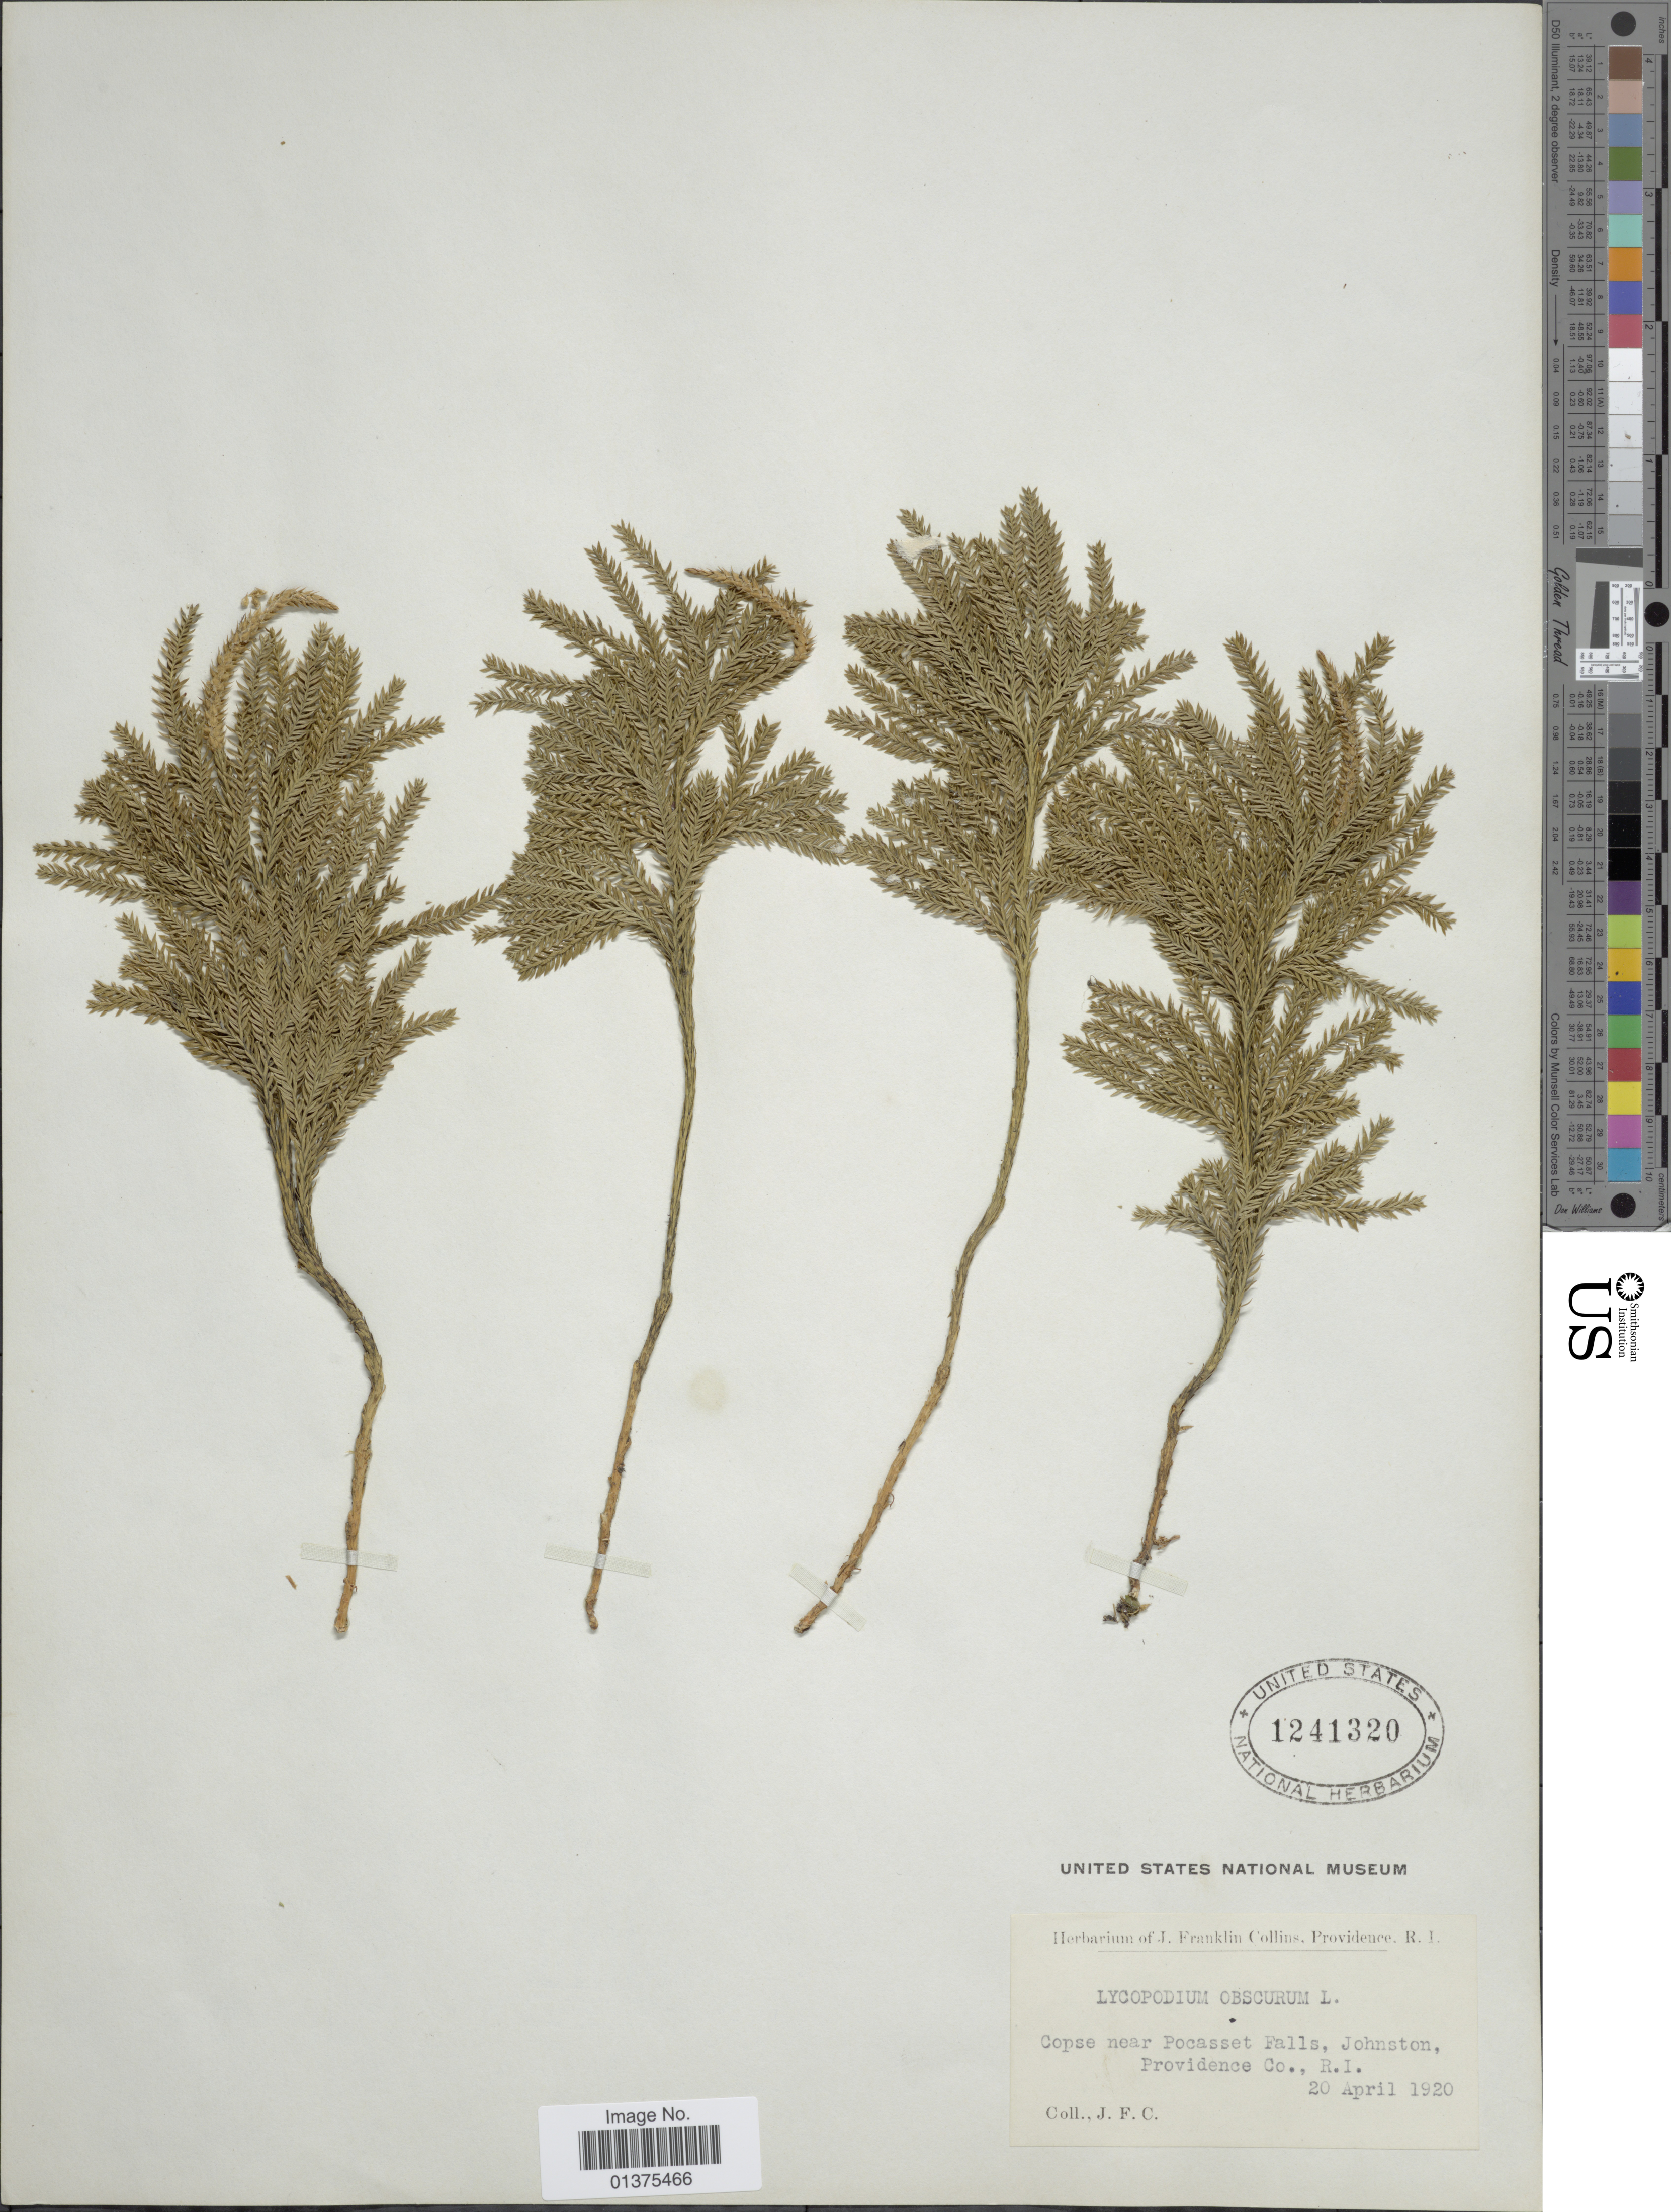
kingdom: Plantae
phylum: Tracheophyta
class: Lycopodiopsida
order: Lycopodiales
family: Lycopodiaceae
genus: Dendrolycopodium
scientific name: Dendrolycopodium obscurum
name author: (L.) A. Haines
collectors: J. Collins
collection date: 1920-04-20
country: United States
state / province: Rhode Island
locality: Copse near Pocasset Falls, Johnston, Providence Co.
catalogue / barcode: US 1241320